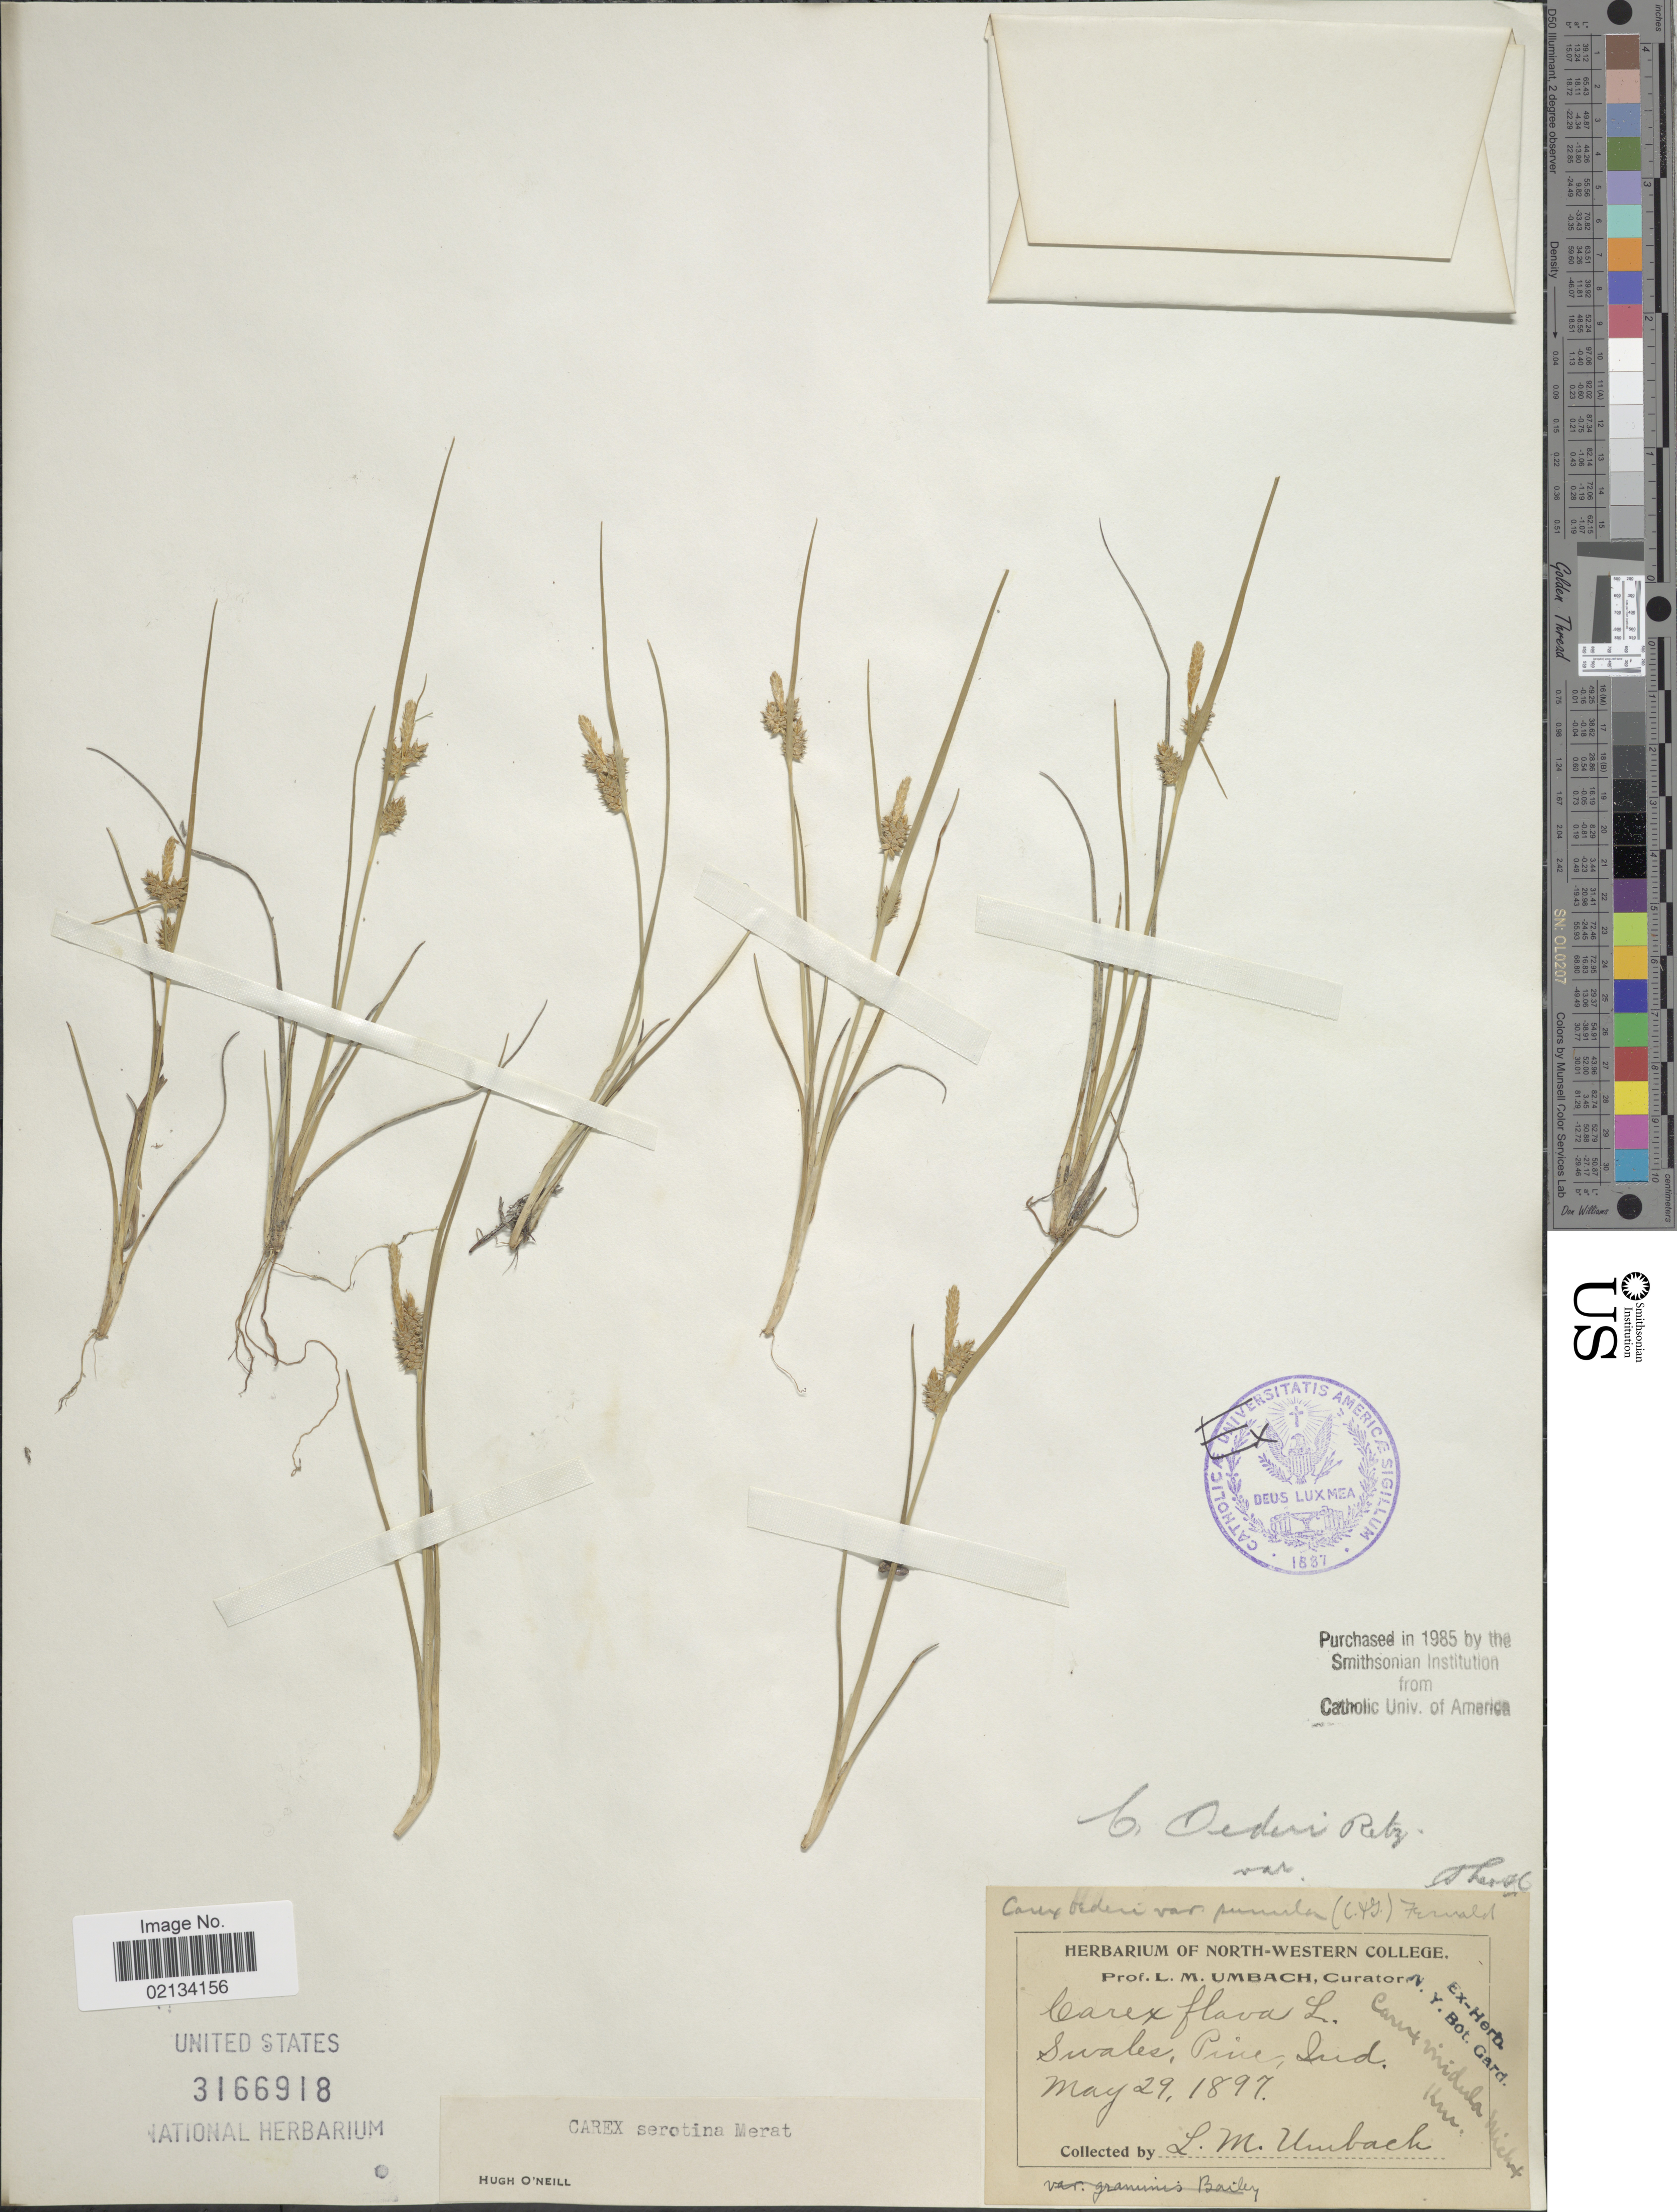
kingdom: Plantae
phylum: Tracheophyta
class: Liliopsida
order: Poales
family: Cyperaceae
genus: Carex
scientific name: Carex oederi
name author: Retz.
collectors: L. M. Umbach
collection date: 1897-05-29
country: United States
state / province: Indiana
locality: Swales, Pine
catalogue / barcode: US 3166918